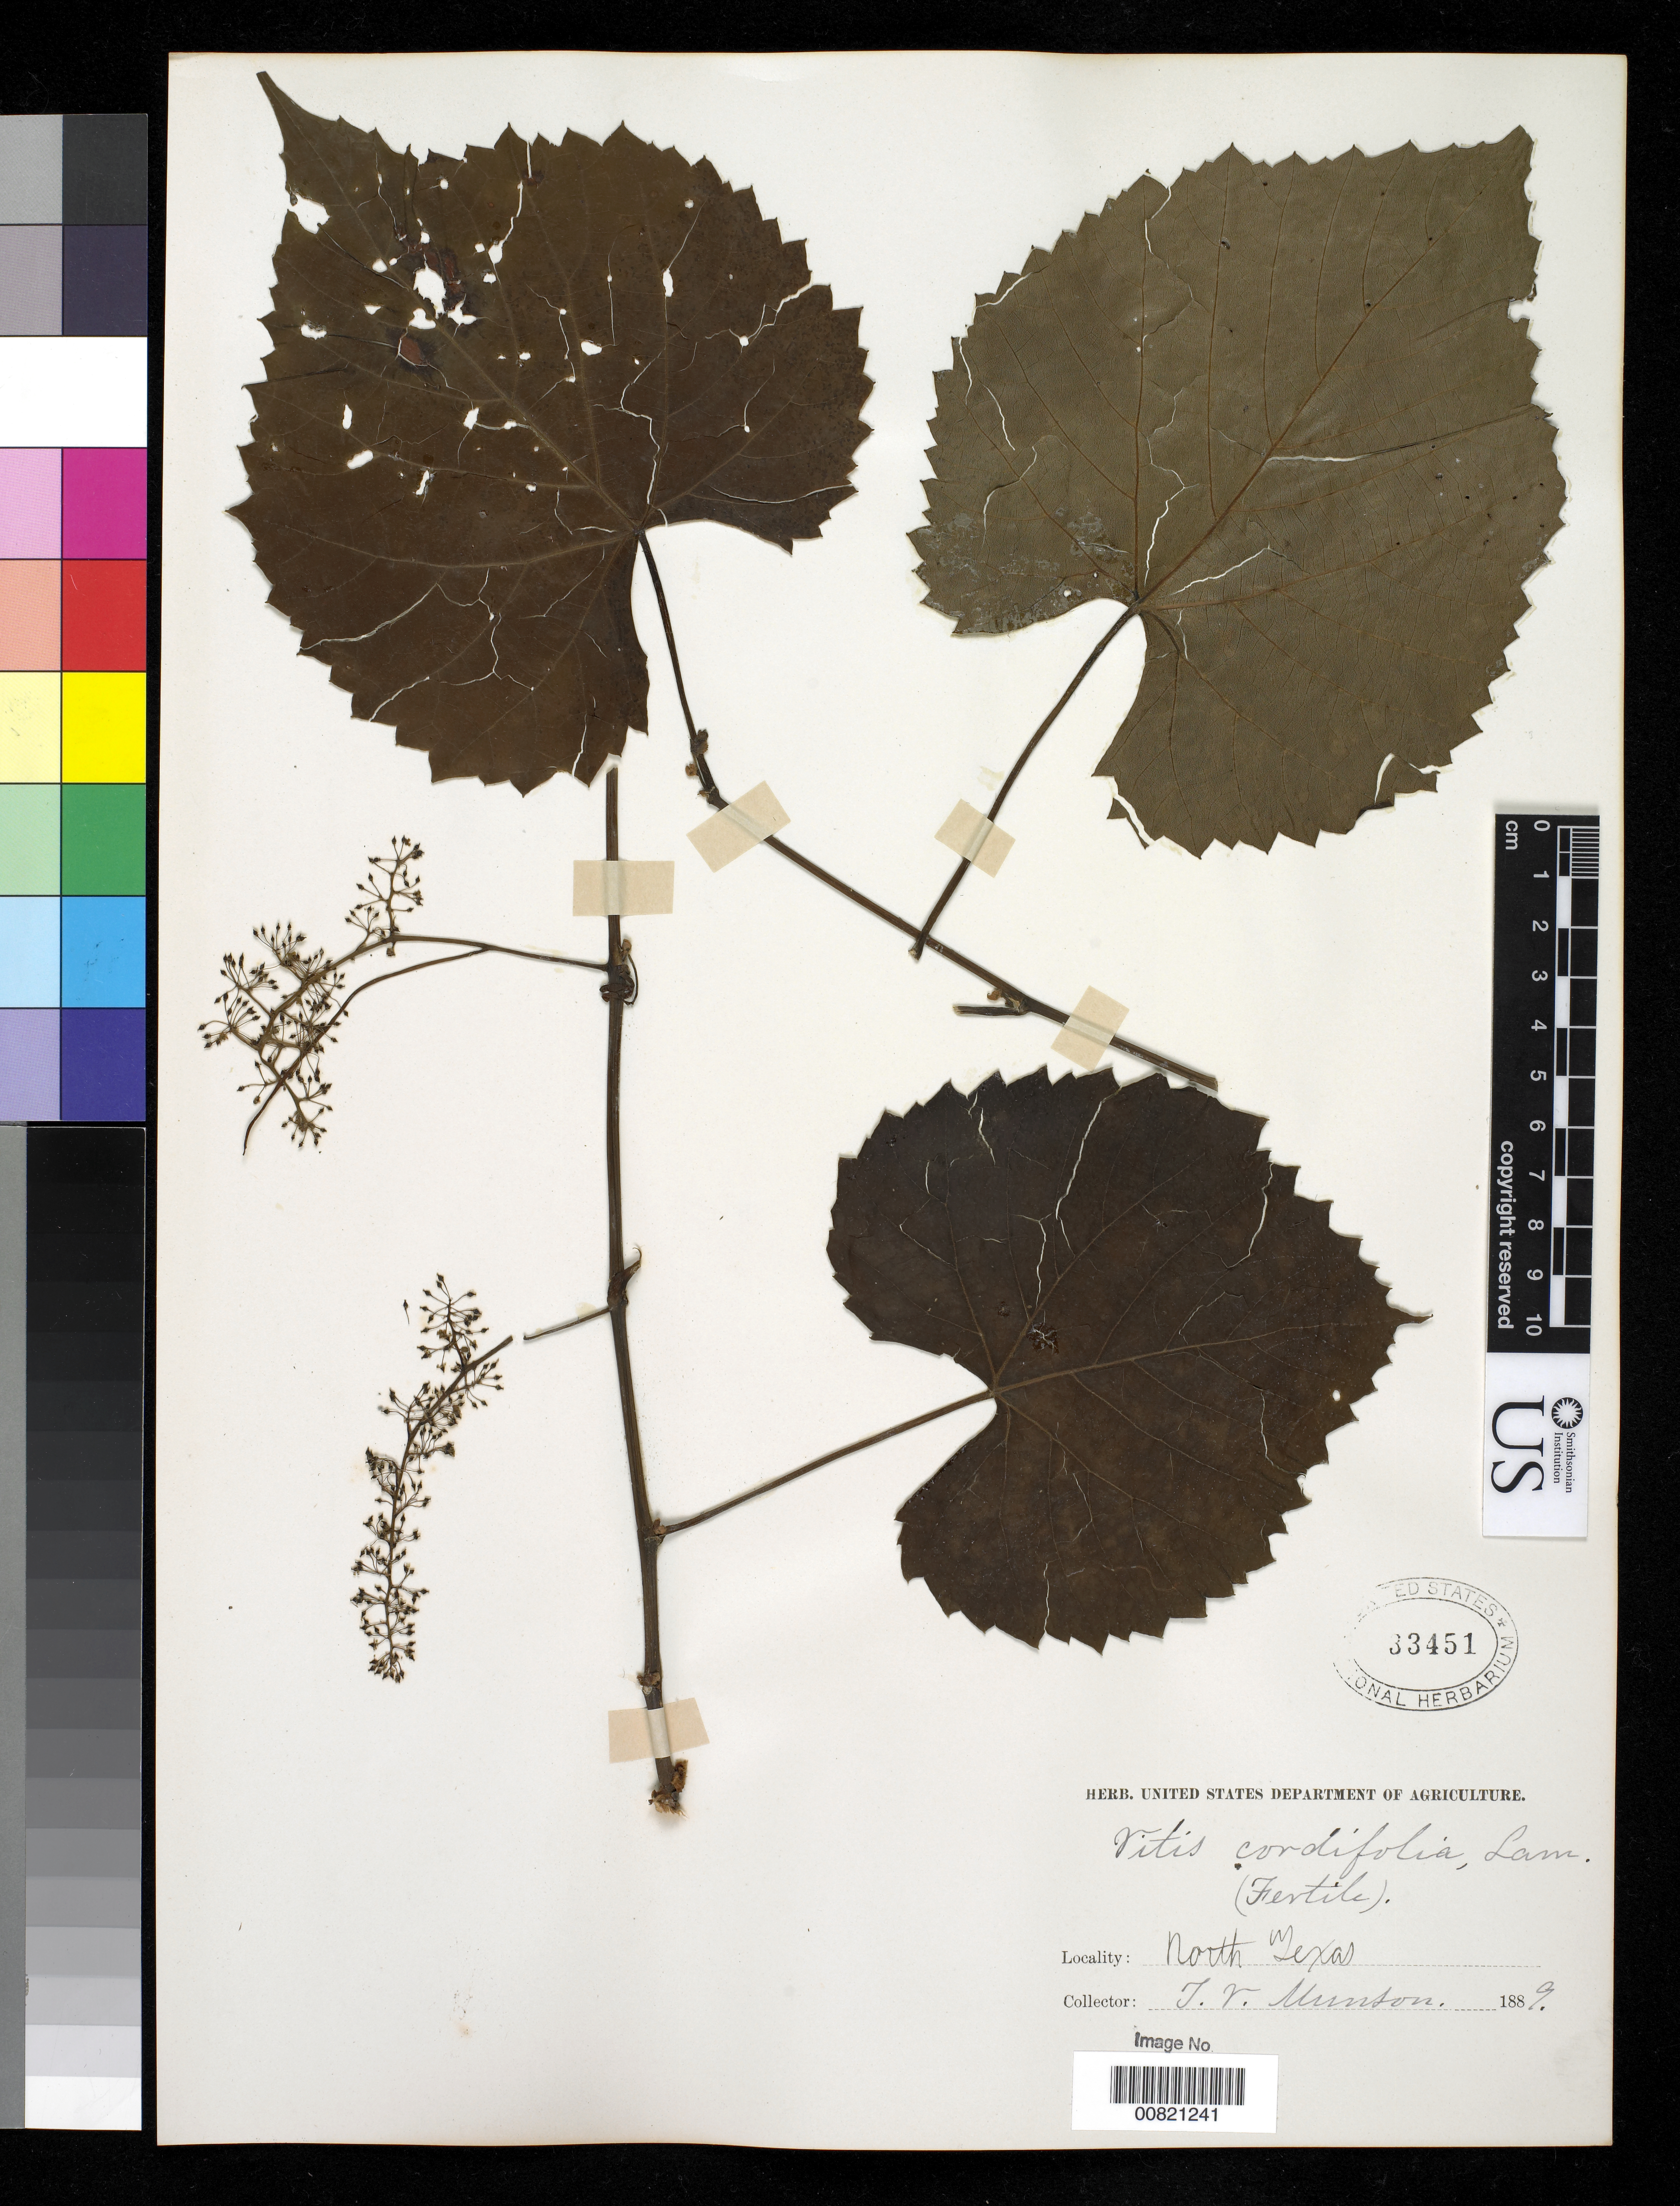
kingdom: Plantae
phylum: Tracheophyta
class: Magnoliopsida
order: Vitales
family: Vitaceae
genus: Vitis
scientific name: Vitis cordifolia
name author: Michx.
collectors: T. V. Munson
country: United States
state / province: Texas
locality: North Texas.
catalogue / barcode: US 33451